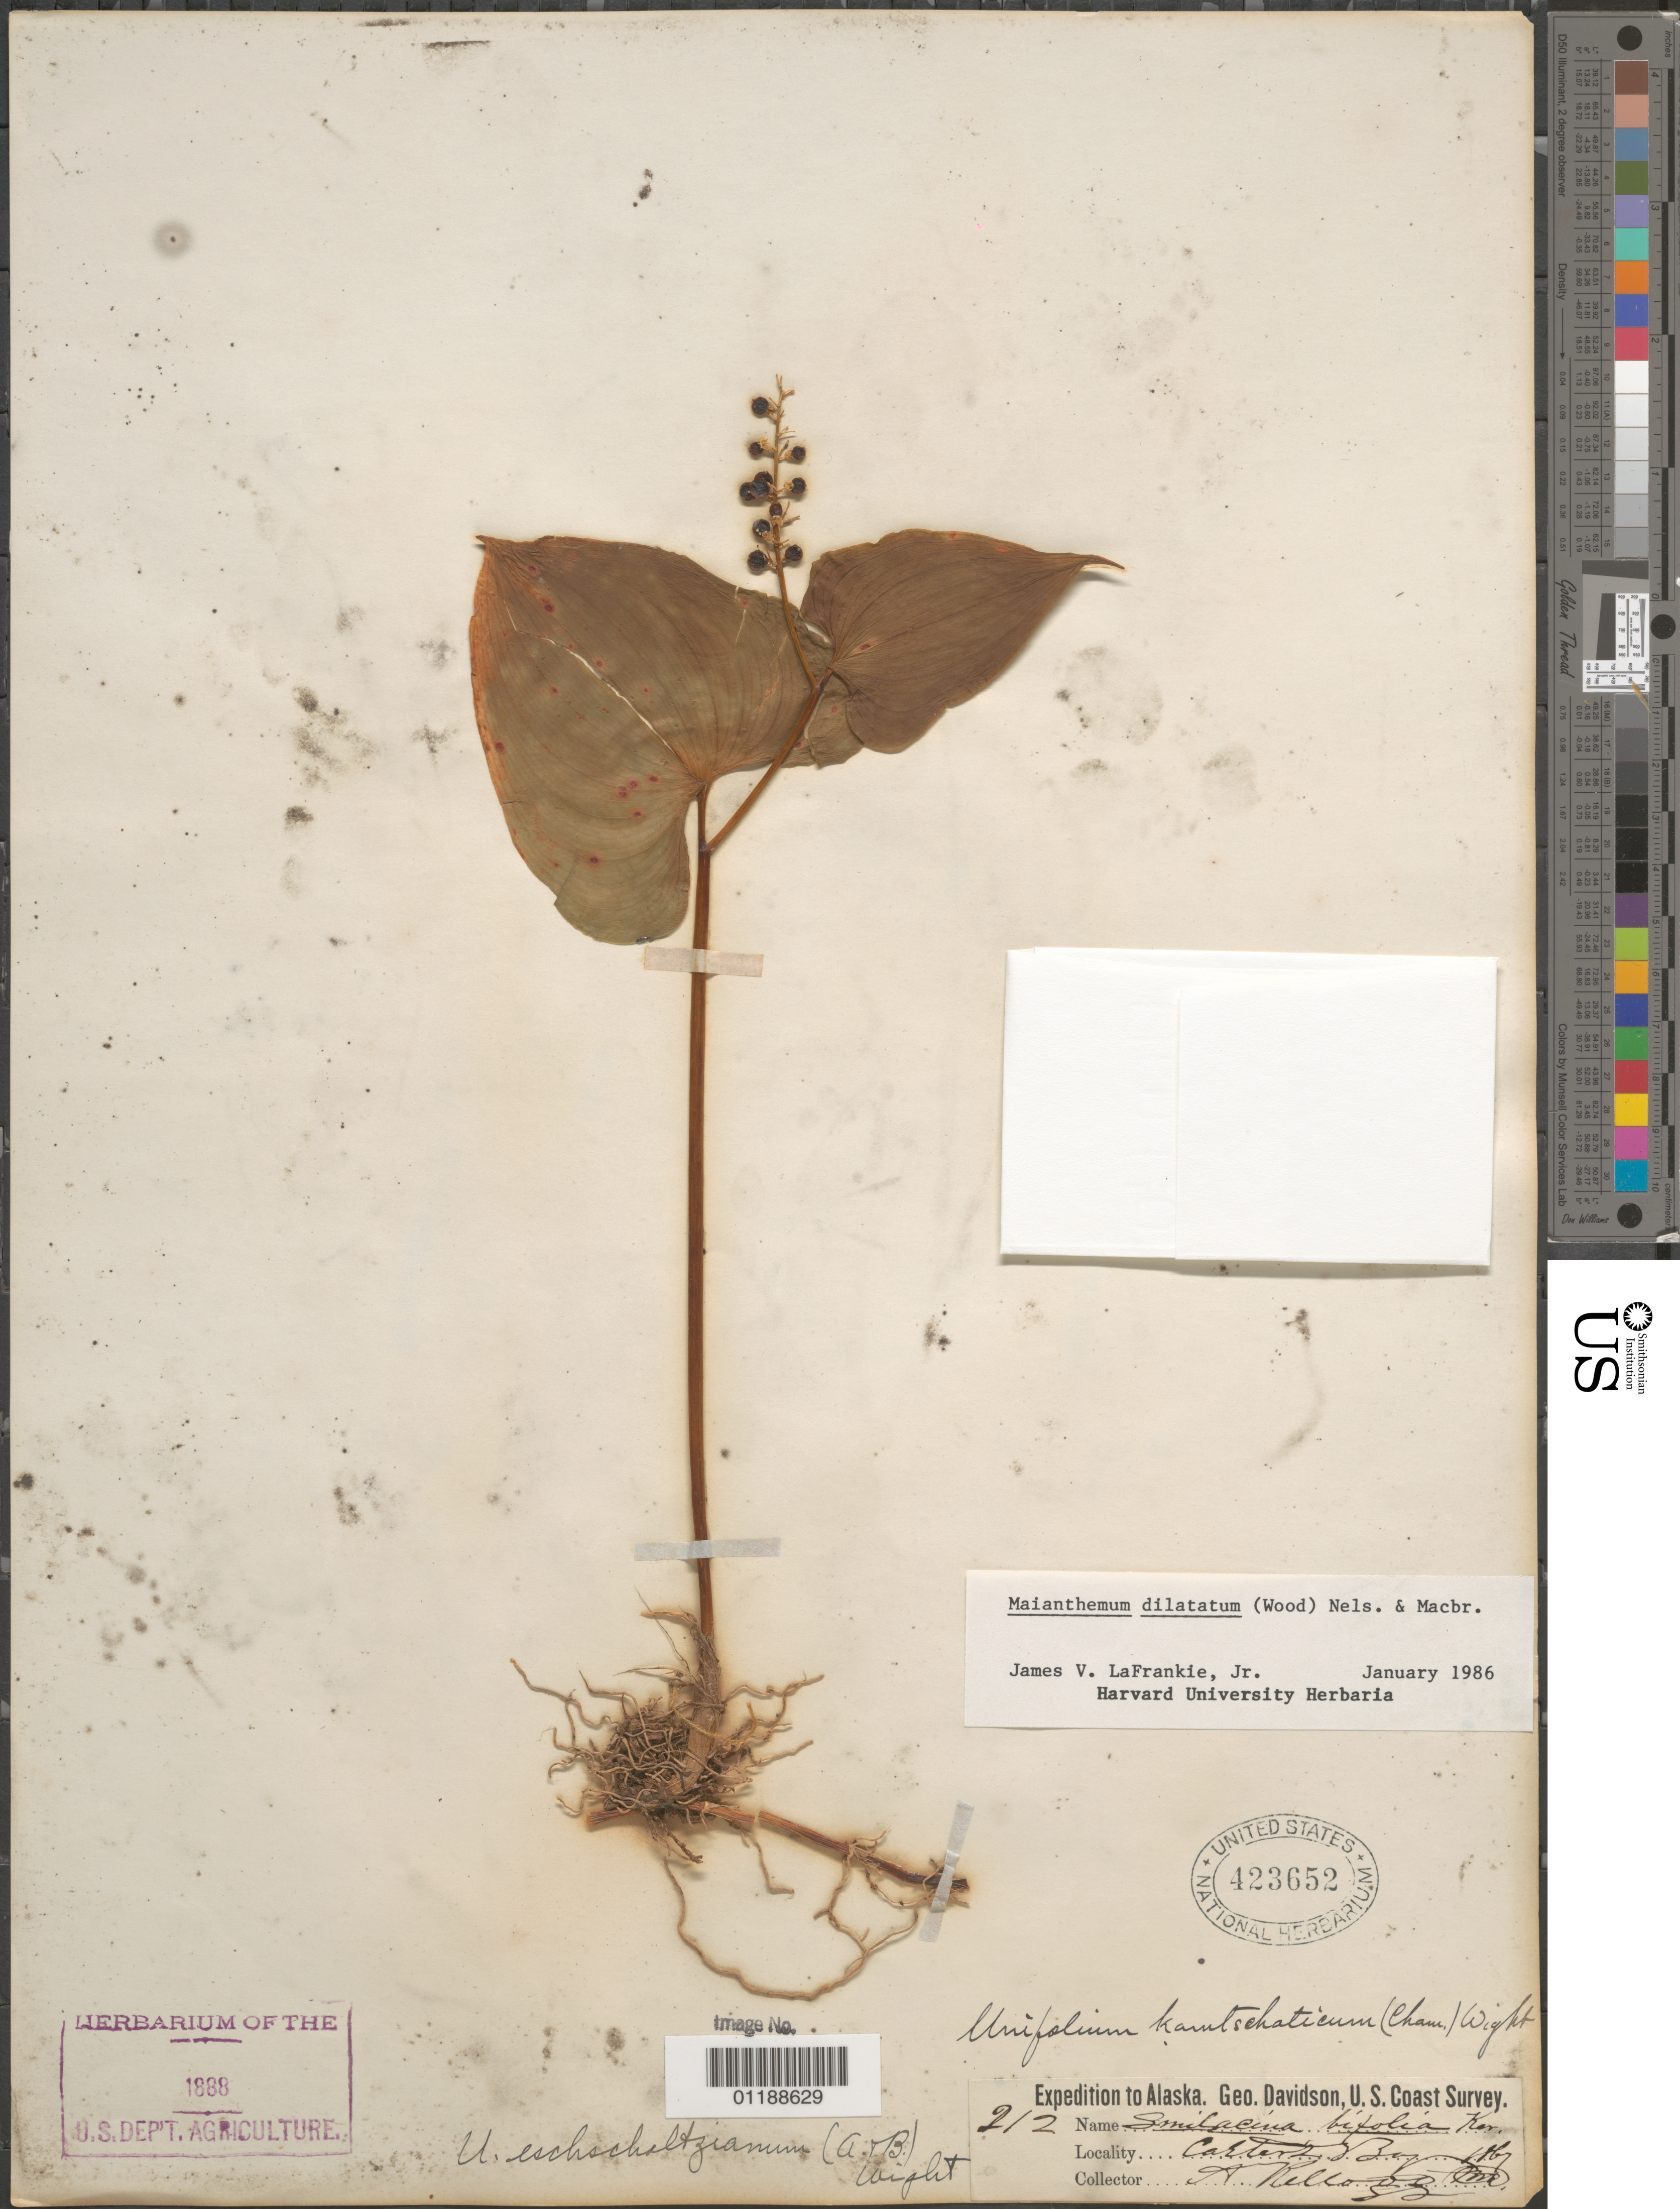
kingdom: Plantae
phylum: Tracheophyta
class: Liliopsida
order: Asparagales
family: Asparagaceae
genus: Maianthemum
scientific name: Maianthemum dilatatum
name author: (Alph. Wood) A. Nelson & J.F. Macbr.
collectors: A. Kellogg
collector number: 212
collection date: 1867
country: United States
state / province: Alaska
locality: Carter Bay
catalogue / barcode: US 423652